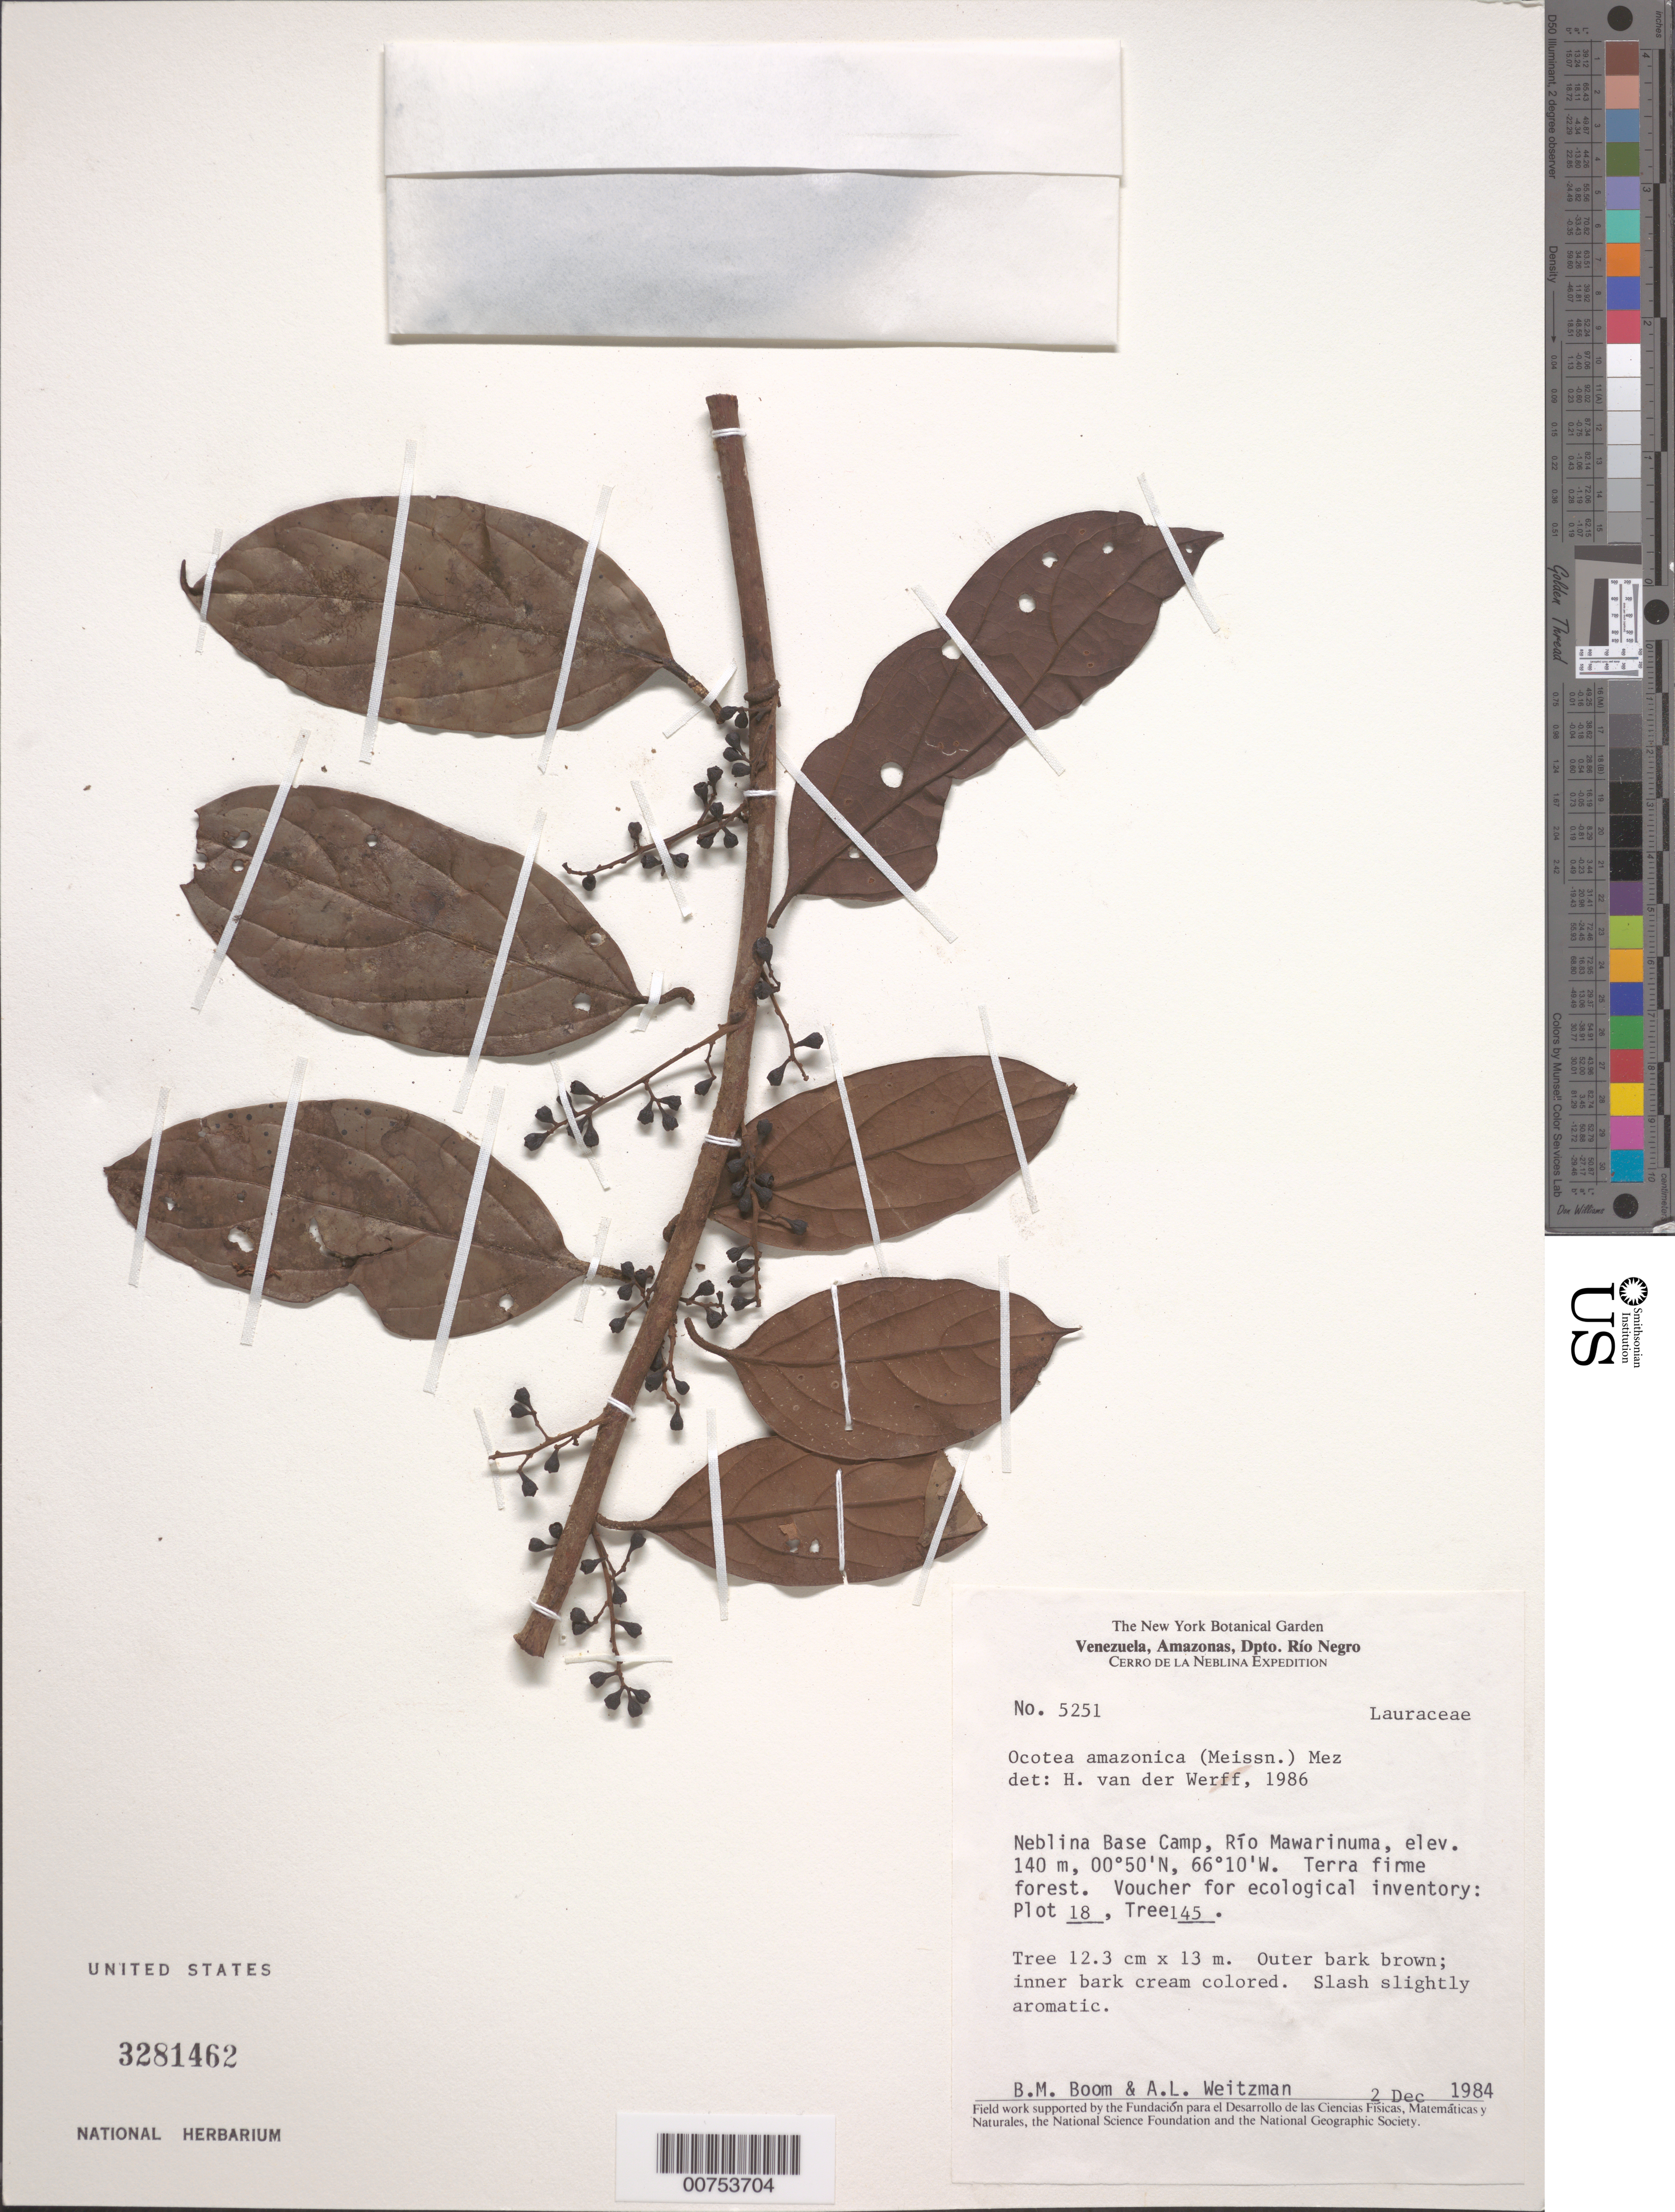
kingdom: Plantae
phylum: Tracheophyta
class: Magnoliopsida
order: Laurales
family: Lauraceae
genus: Ocotea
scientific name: Ocotea amazonica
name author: (Meisn.) Mez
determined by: van der Werff, H., (MO), Missouri Botanical Garden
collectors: B. M. Boom & A. L. Weitzman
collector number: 5251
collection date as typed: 2-Dec-84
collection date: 1984-12-02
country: Venezuela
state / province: Amazonas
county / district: Río Negro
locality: Cerro de la Neblina Base Camp, Río Mawarinuma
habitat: Terra firma forest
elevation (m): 140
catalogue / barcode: US 3281462